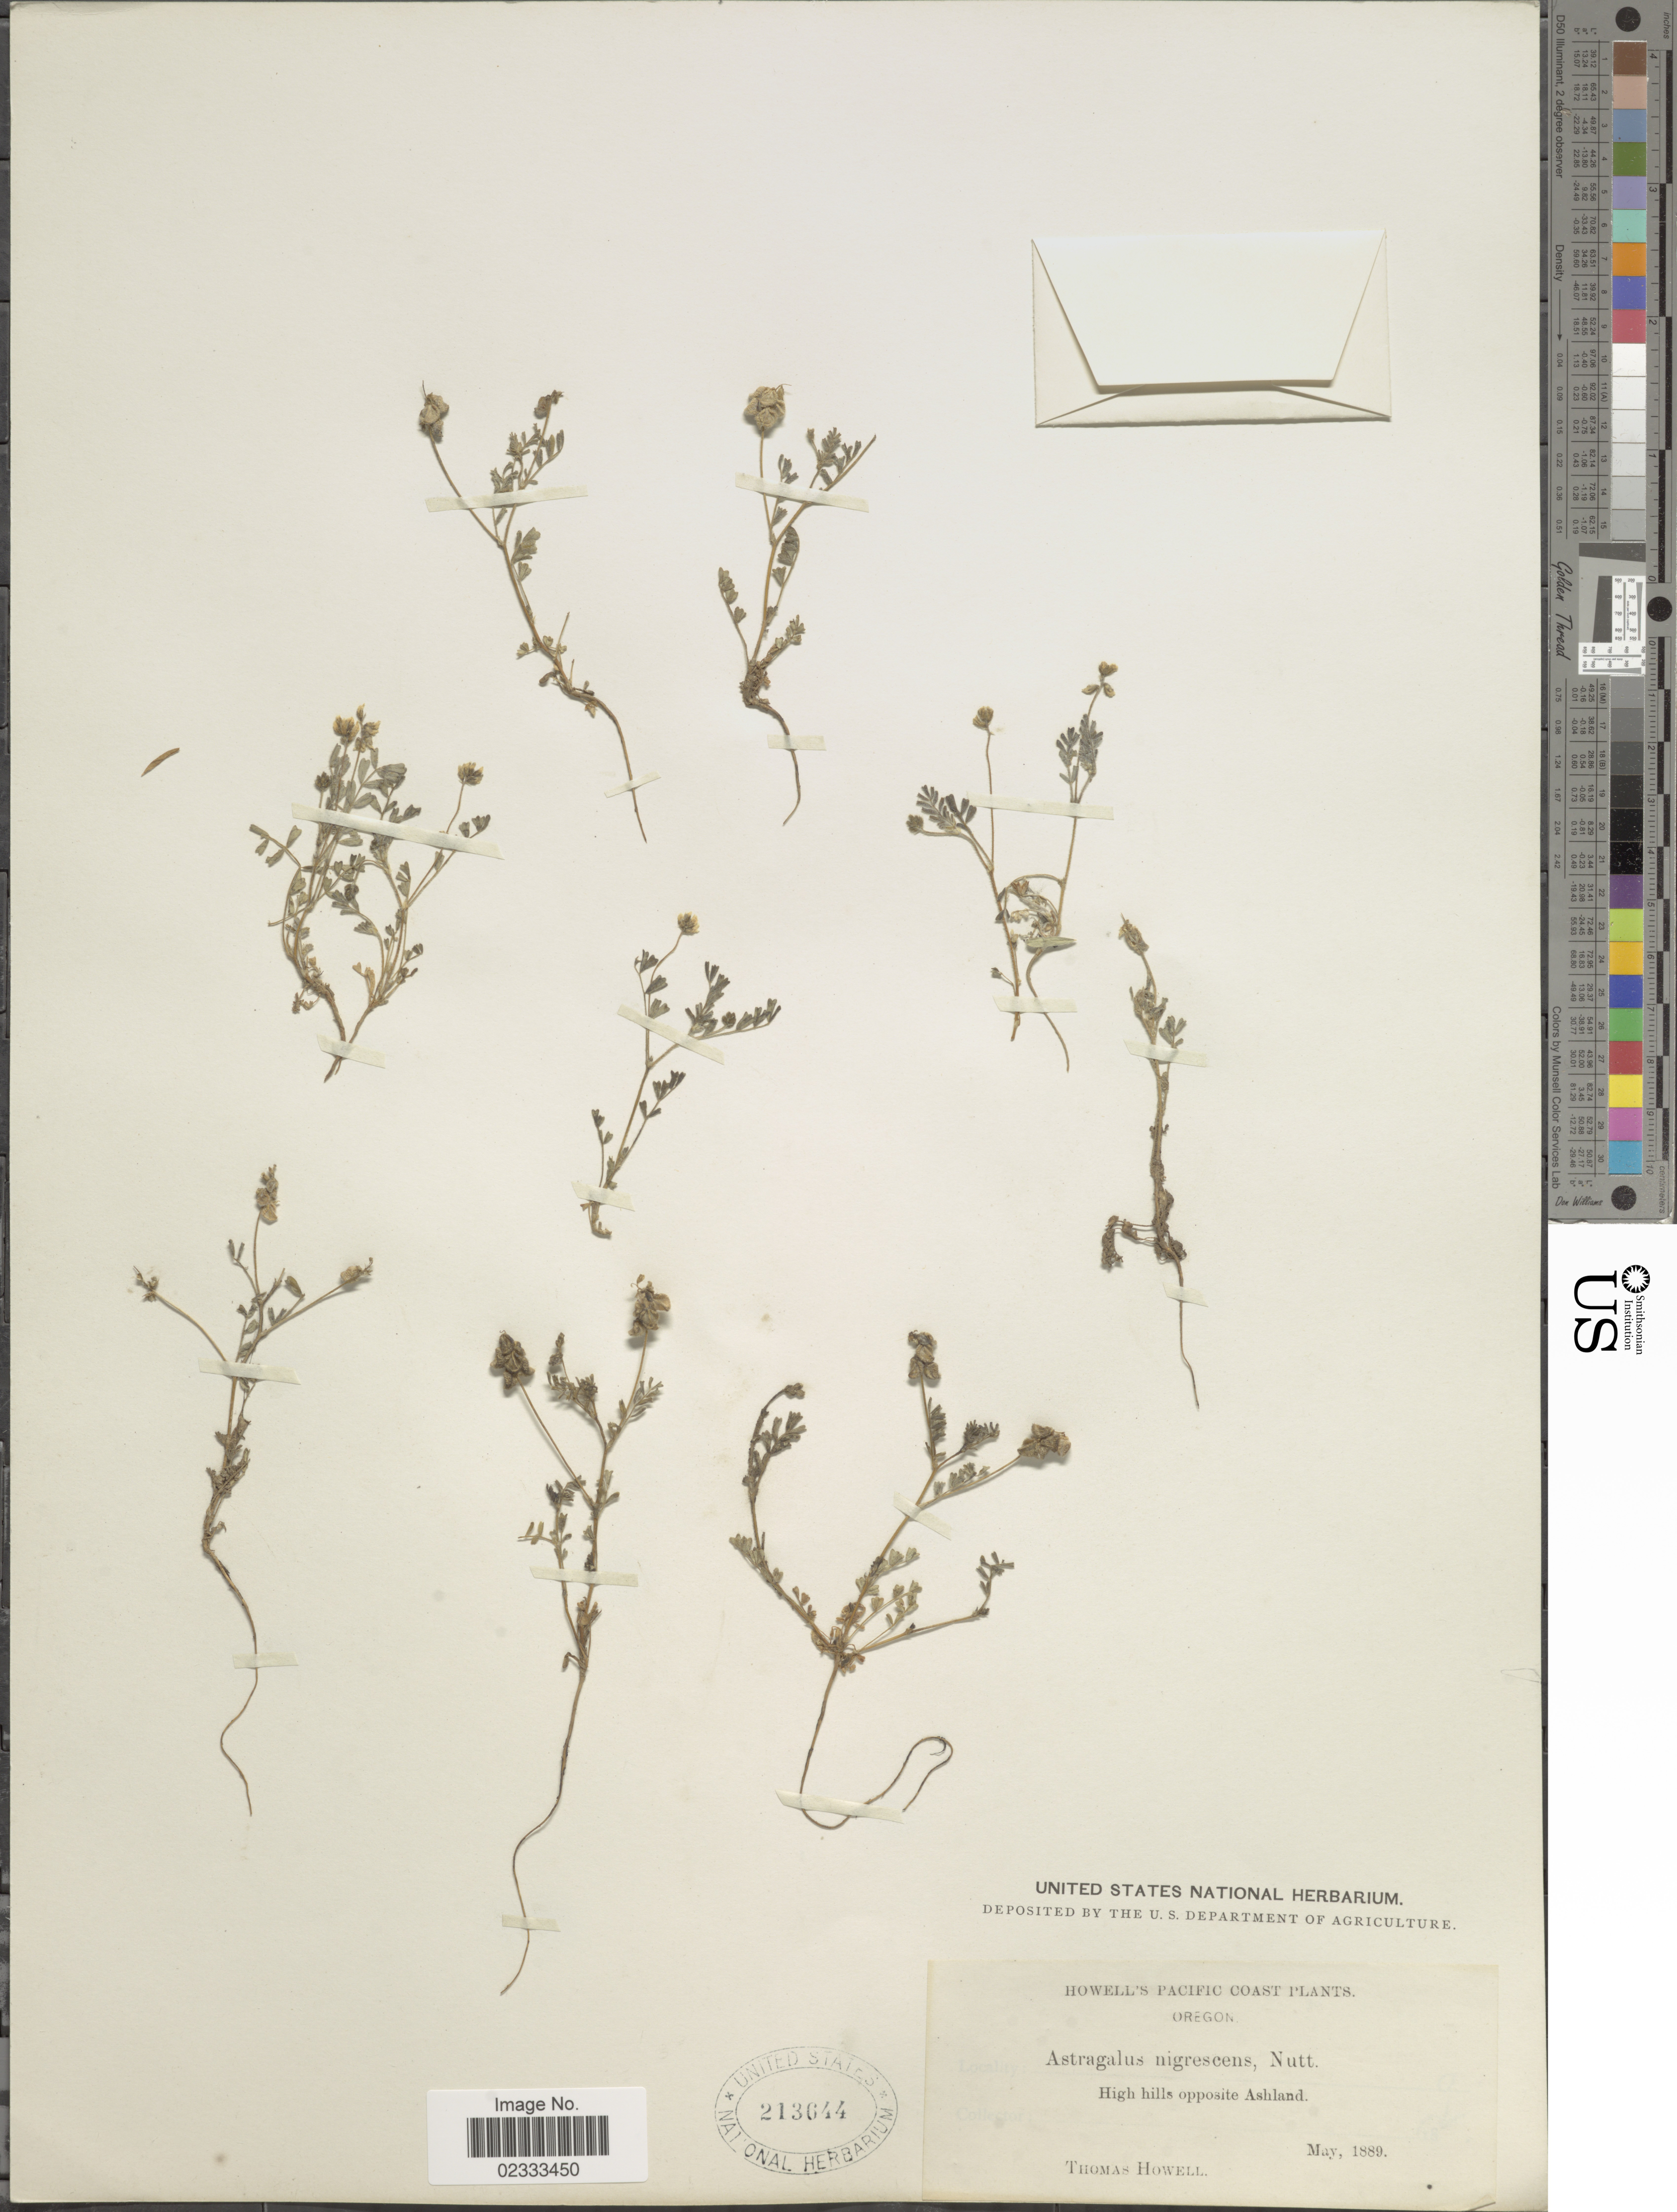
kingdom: Plantae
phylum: Tracheophyta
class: Magnoliopsida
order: Fabales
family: Fabaceae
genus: Astragalus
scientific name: Astragalus nigrescens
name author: Pall.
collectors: T. Howell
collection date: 1889-05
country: United States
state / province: Oregon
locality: High hills opposite Ashland, Pacific Coast.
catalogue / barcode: US 213644